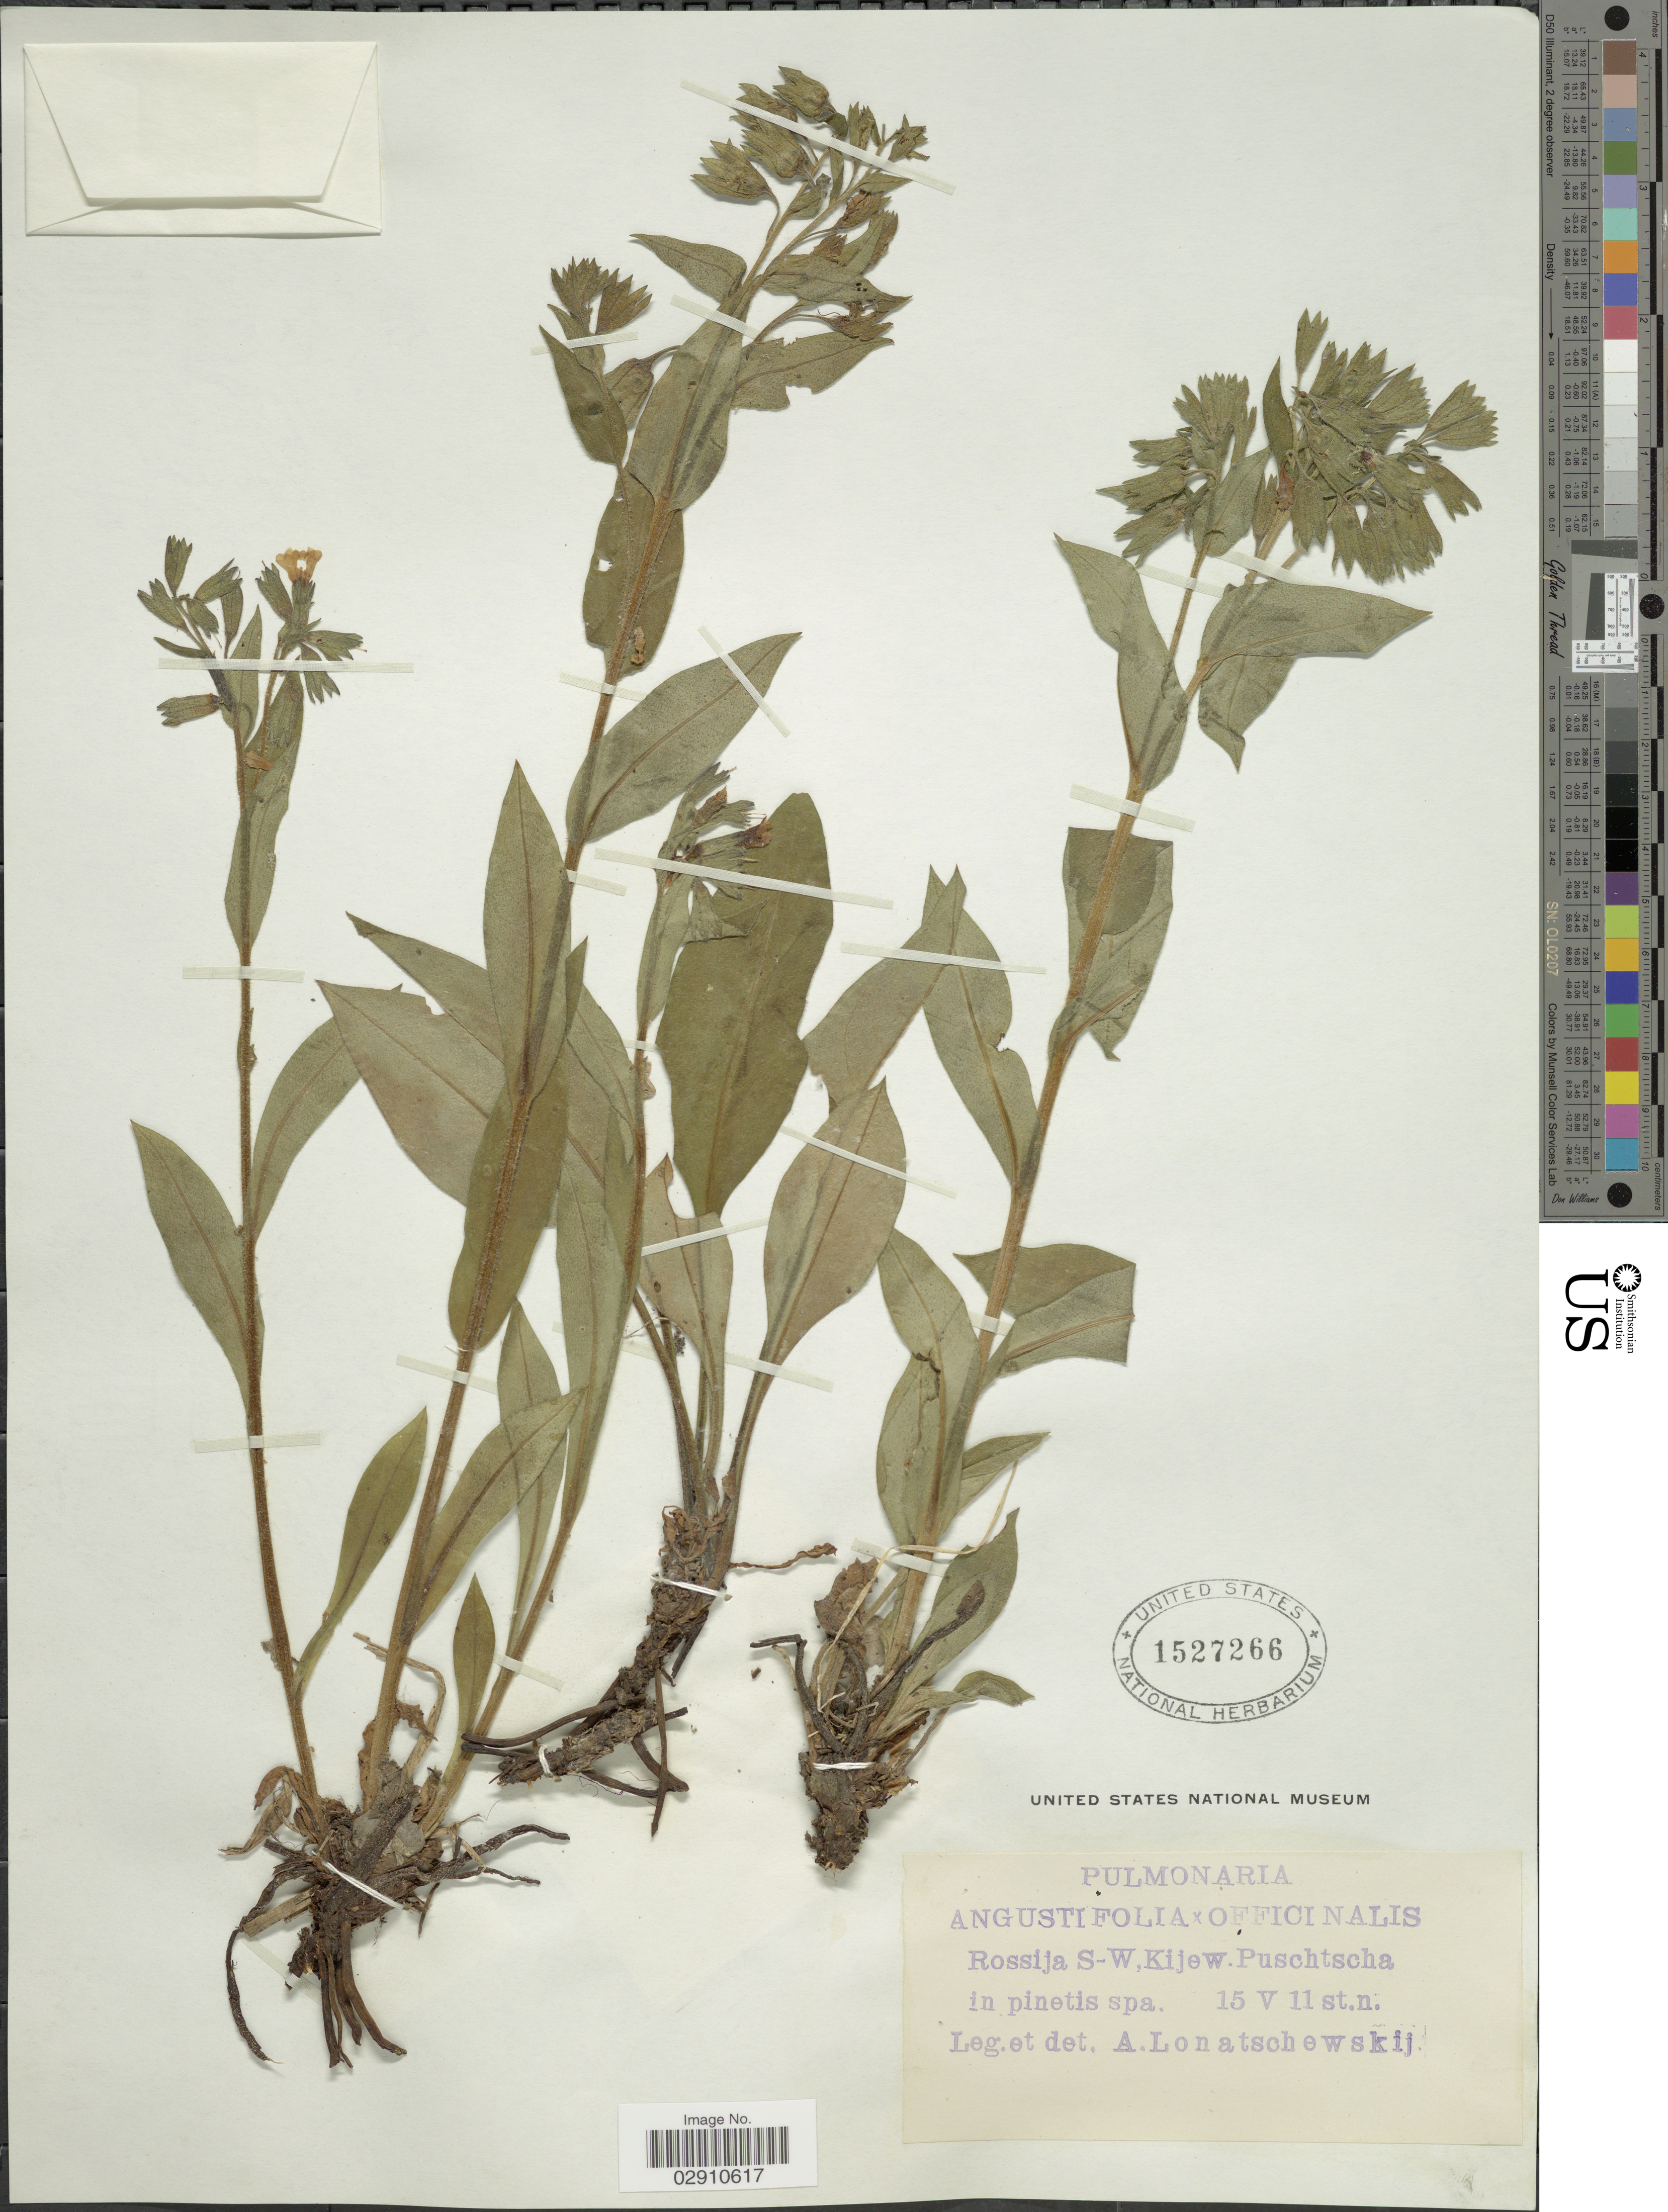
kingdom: Plantae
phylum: Tracheophyta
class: Magnoliopsida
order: Boraginales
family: Boraginaceae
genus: Pulmonaria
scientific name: Pulmonaria angustifolia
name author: L.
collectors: A. Lonatschewskij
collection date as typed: Transcribed d/m/y: 15/5/11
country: Ukraine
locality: Rossija S-W, Kijew. Puschtscha.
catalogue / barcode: US 1527266